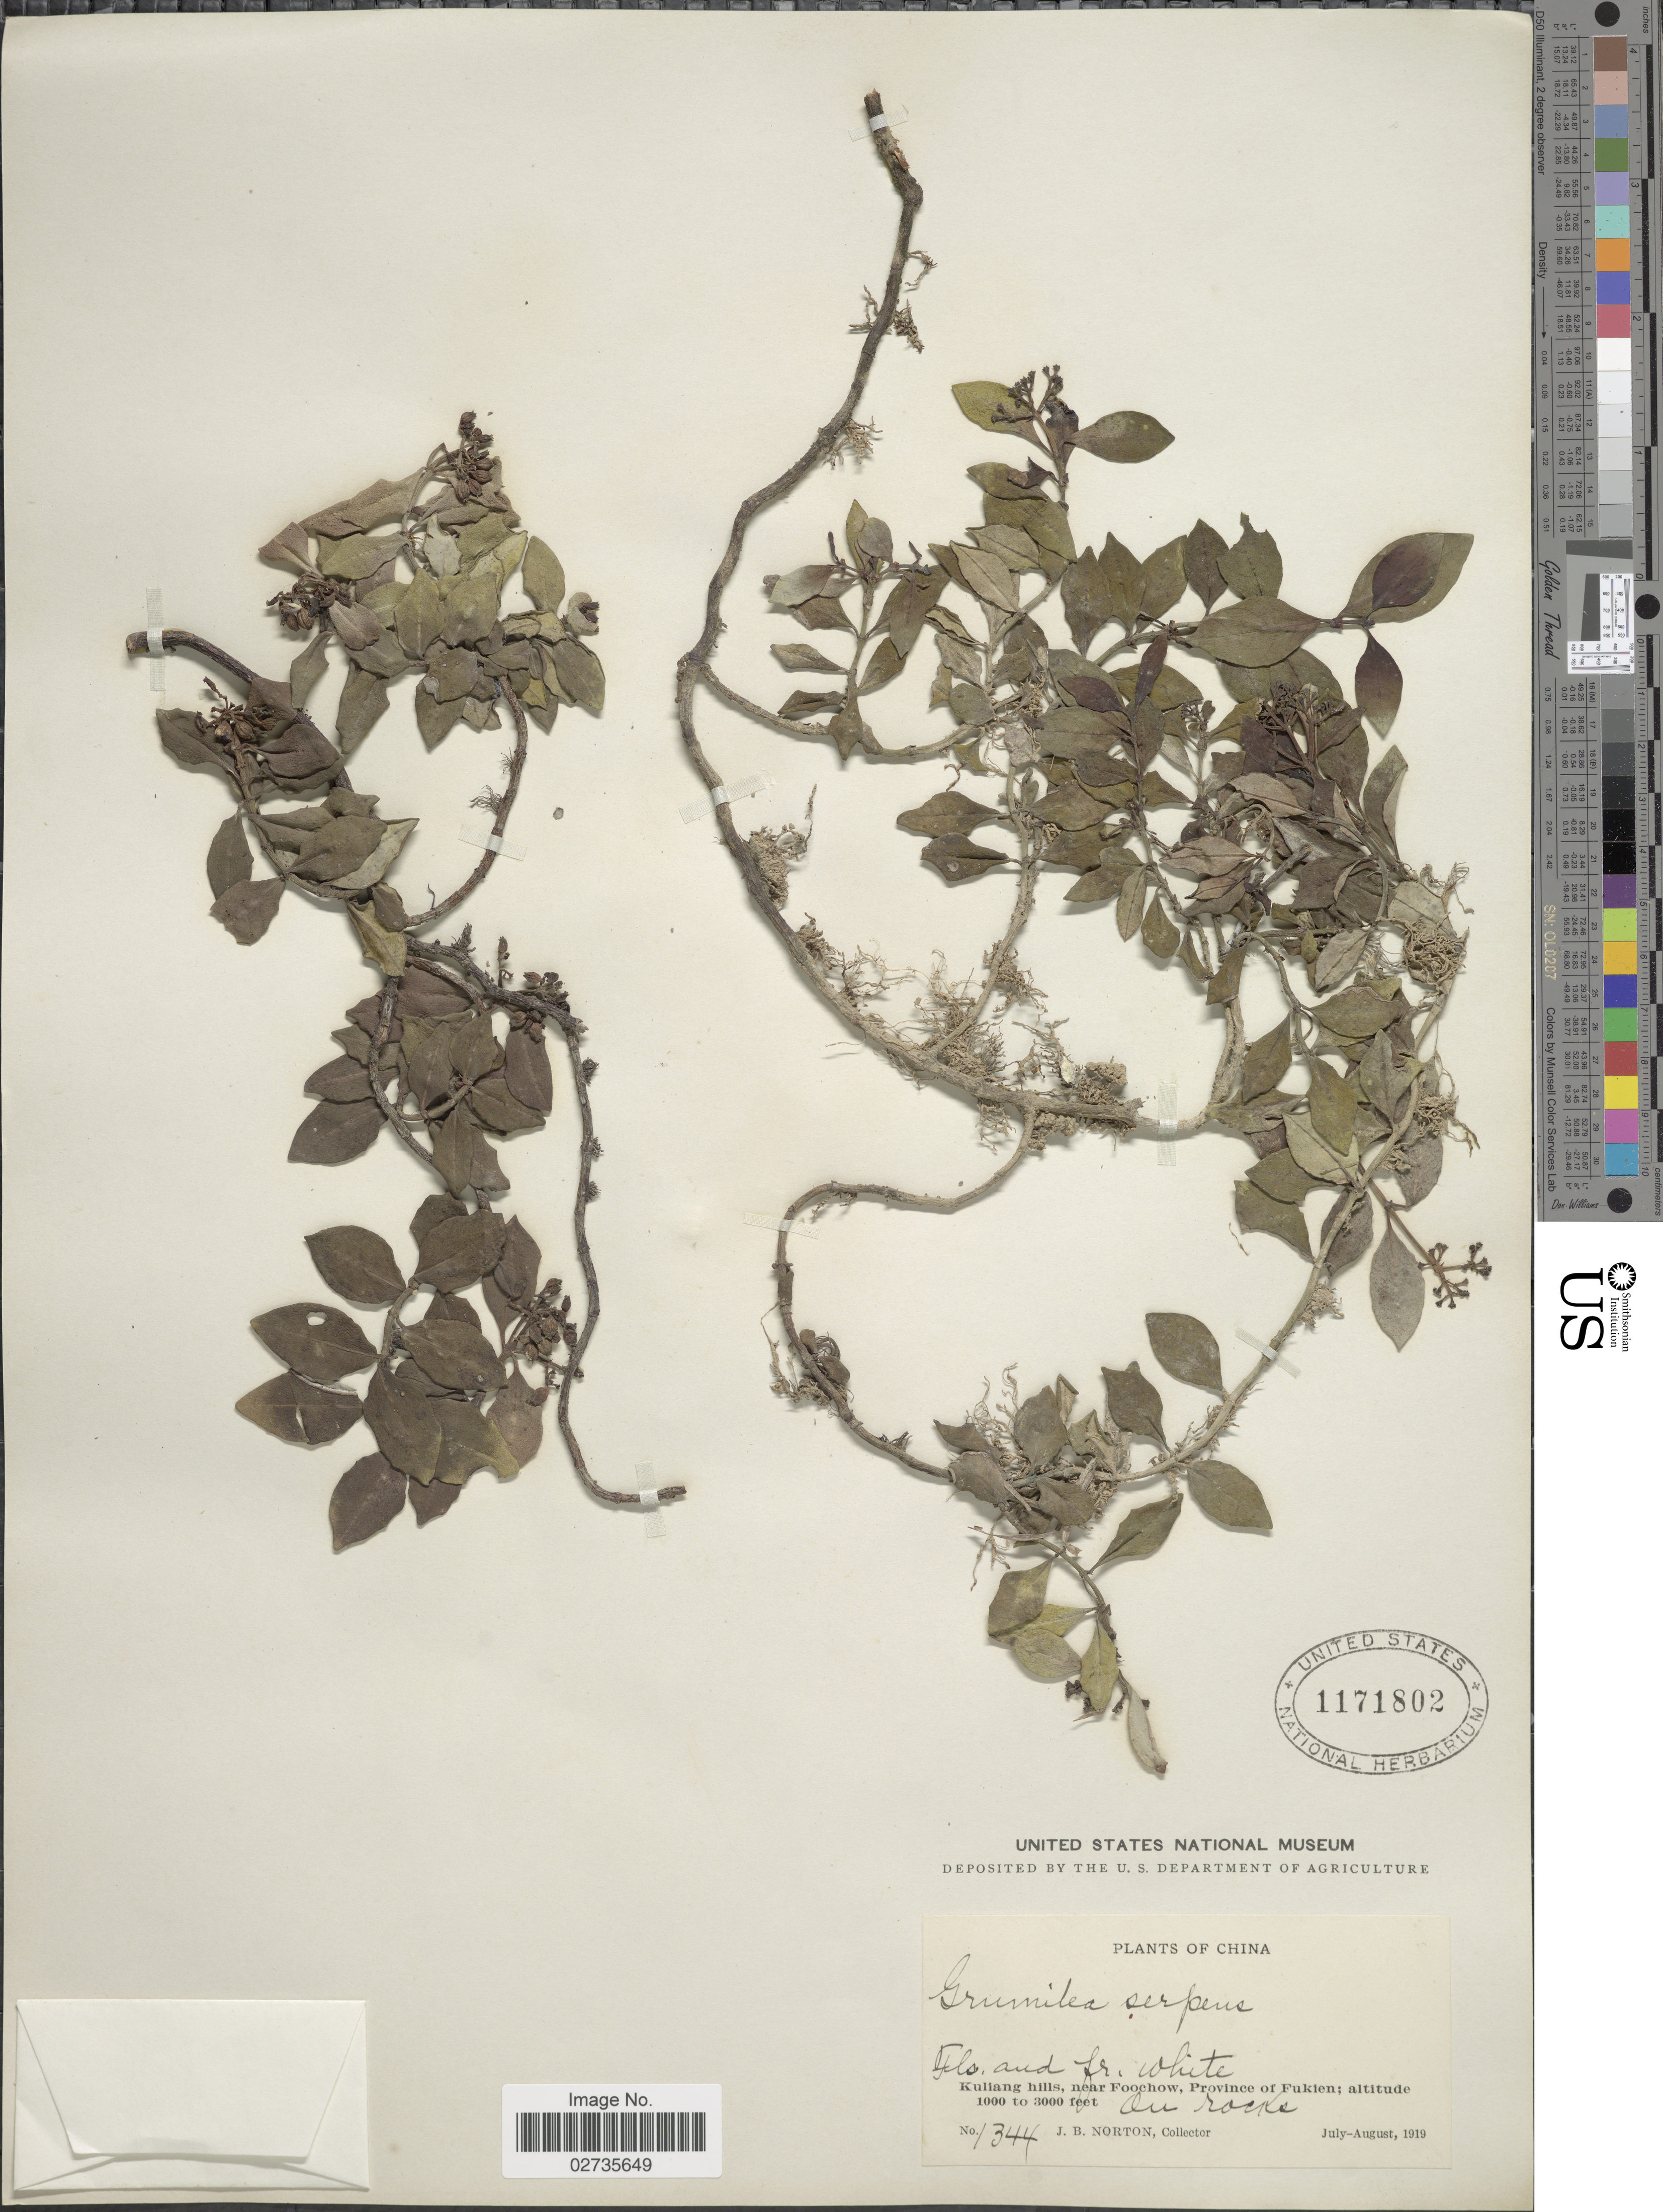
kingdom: Plantae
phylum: Tracheophyta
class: Magnoliopsida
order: Gentianales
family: Rubiaceae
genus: Psychotria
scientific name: Psychotria serpens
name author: L.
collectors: J. B. Norton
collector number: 1344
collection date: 1919-07/1919-08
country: China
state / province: Fujian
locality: Kuliang Hills, near Foochow, Province of Fukien, On rocks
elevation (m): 305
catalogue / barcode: US 1171802